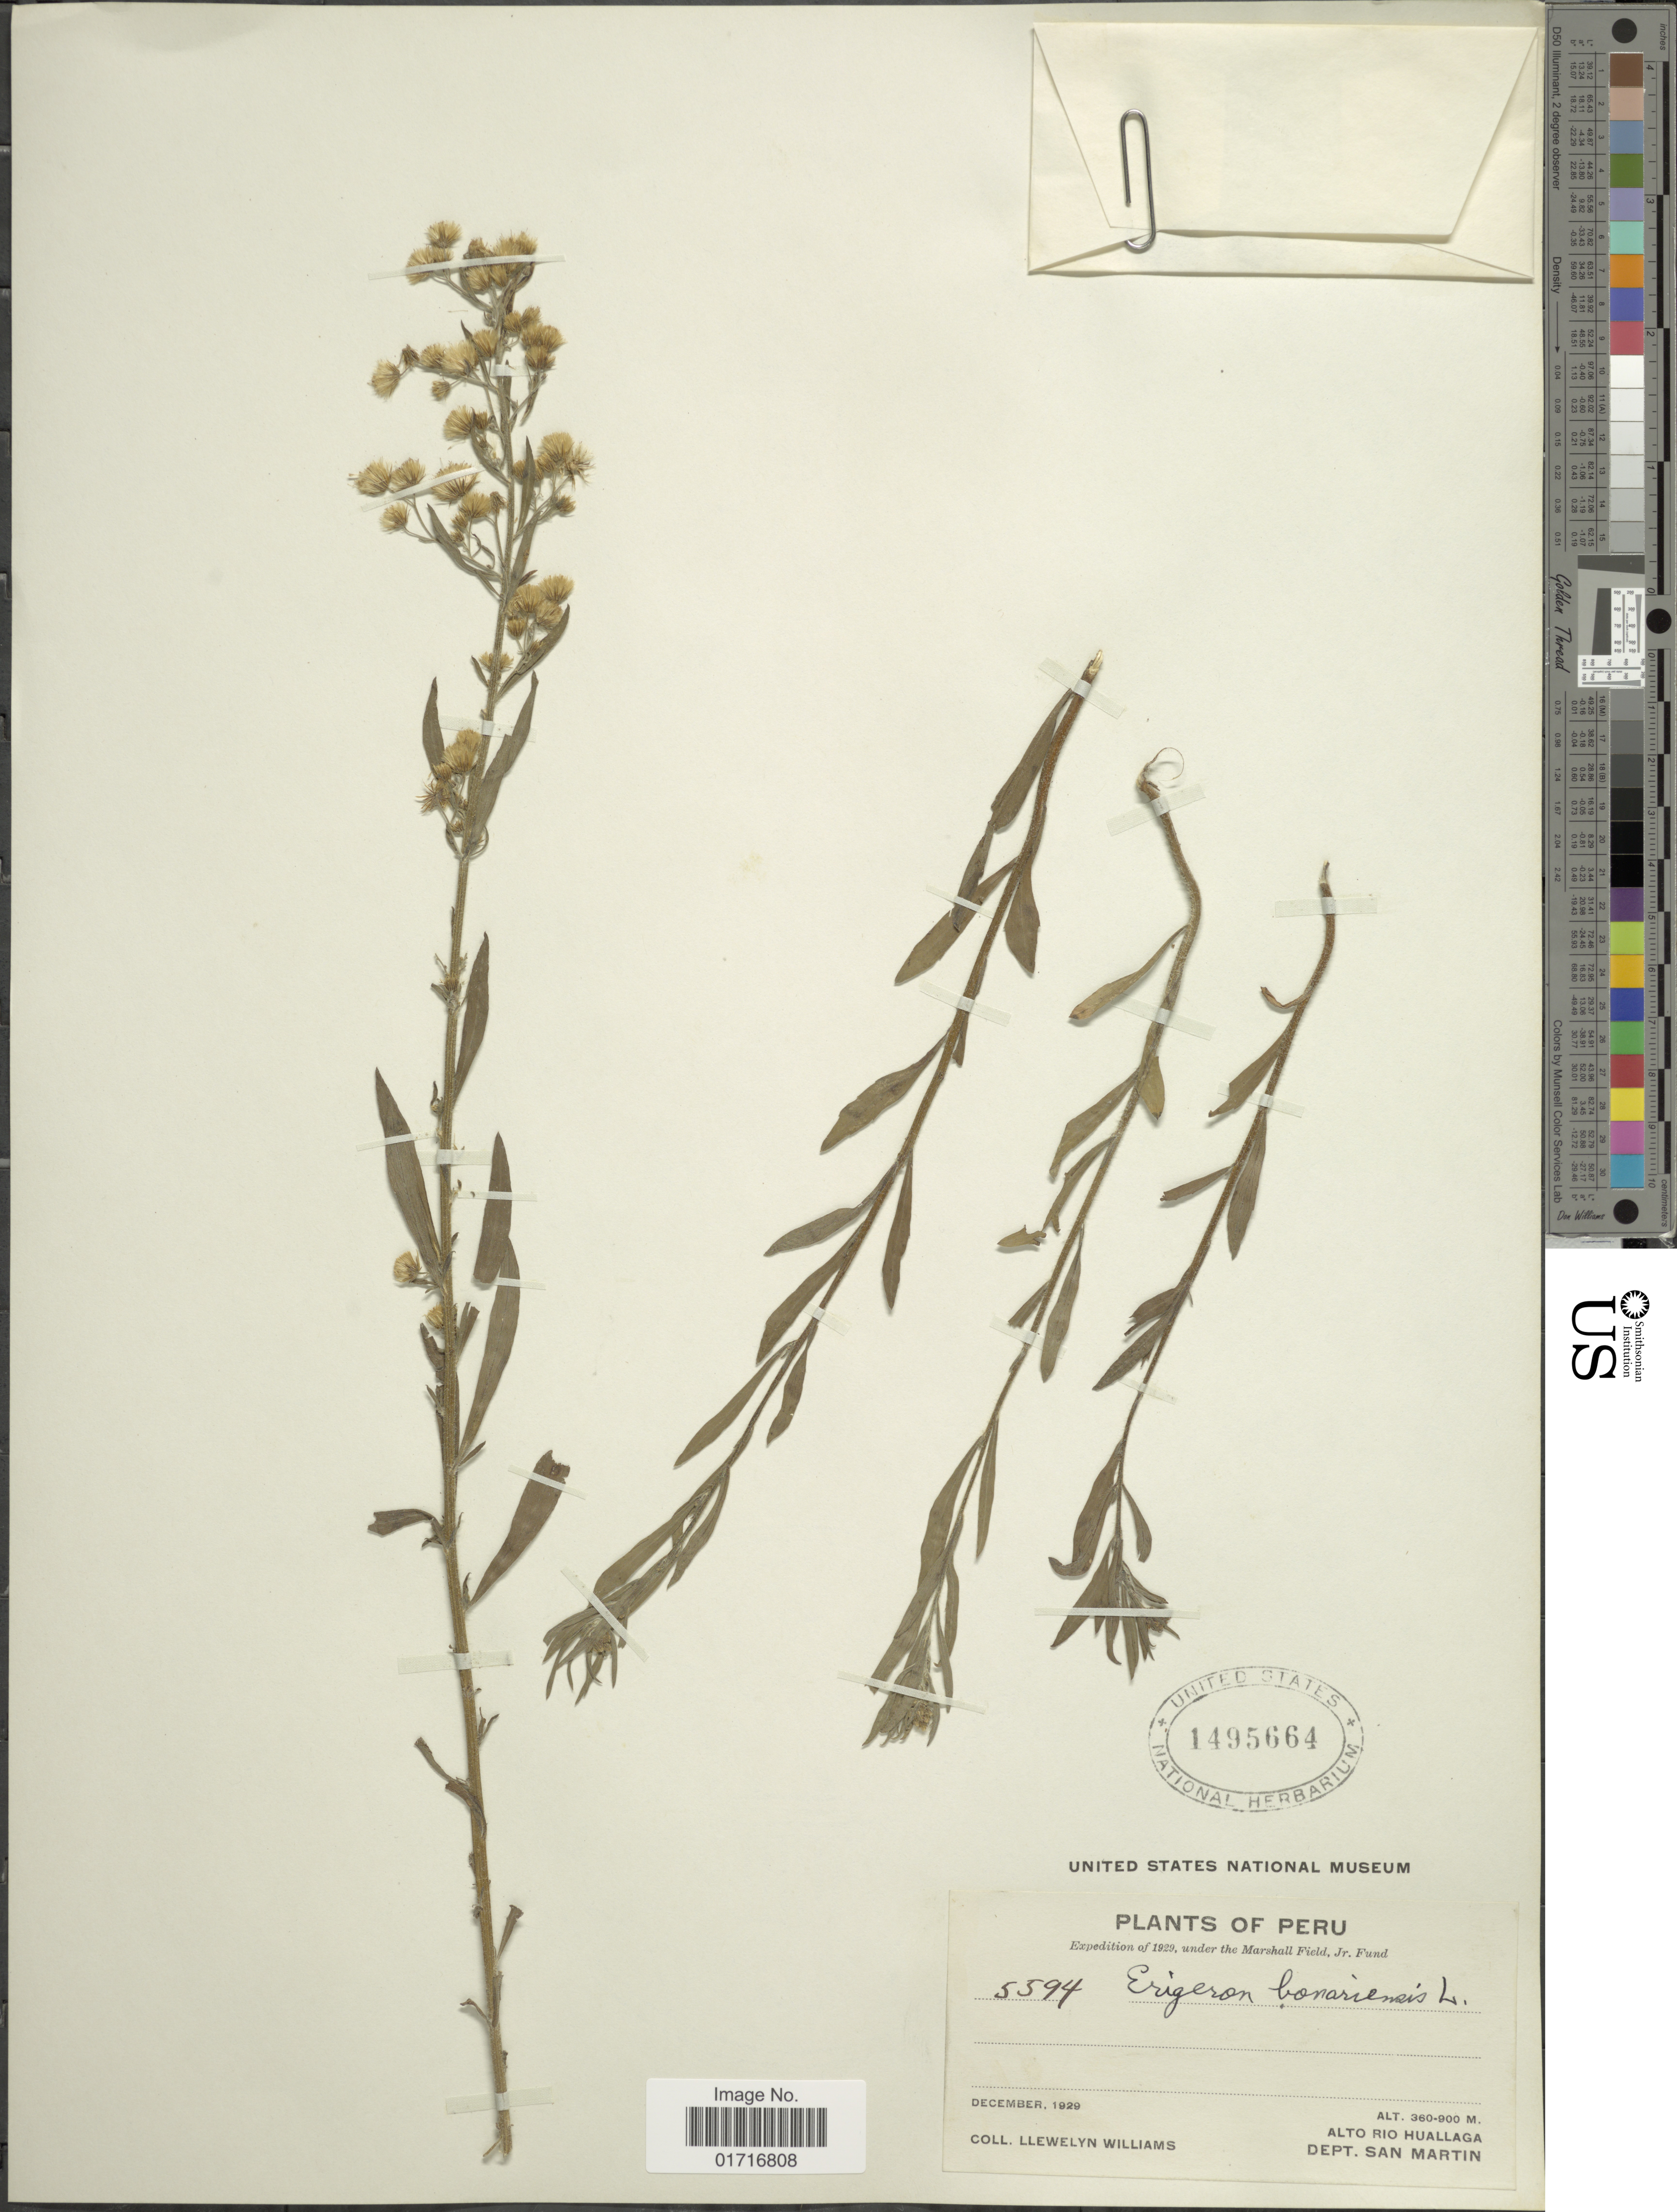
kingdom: Plantae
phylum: Tracheophyta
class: Magnoliopsida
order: Asterales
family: Asteraceae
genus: Conyza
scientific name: Conyza bonariensis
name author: (L.) Cronq.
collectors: Ll. Williams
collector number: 5594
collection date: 1929-12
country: Peru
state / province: San Martín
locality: Alto Rio Huallaga, Dept. San Martin.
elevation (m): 360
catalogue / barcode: US 1495664